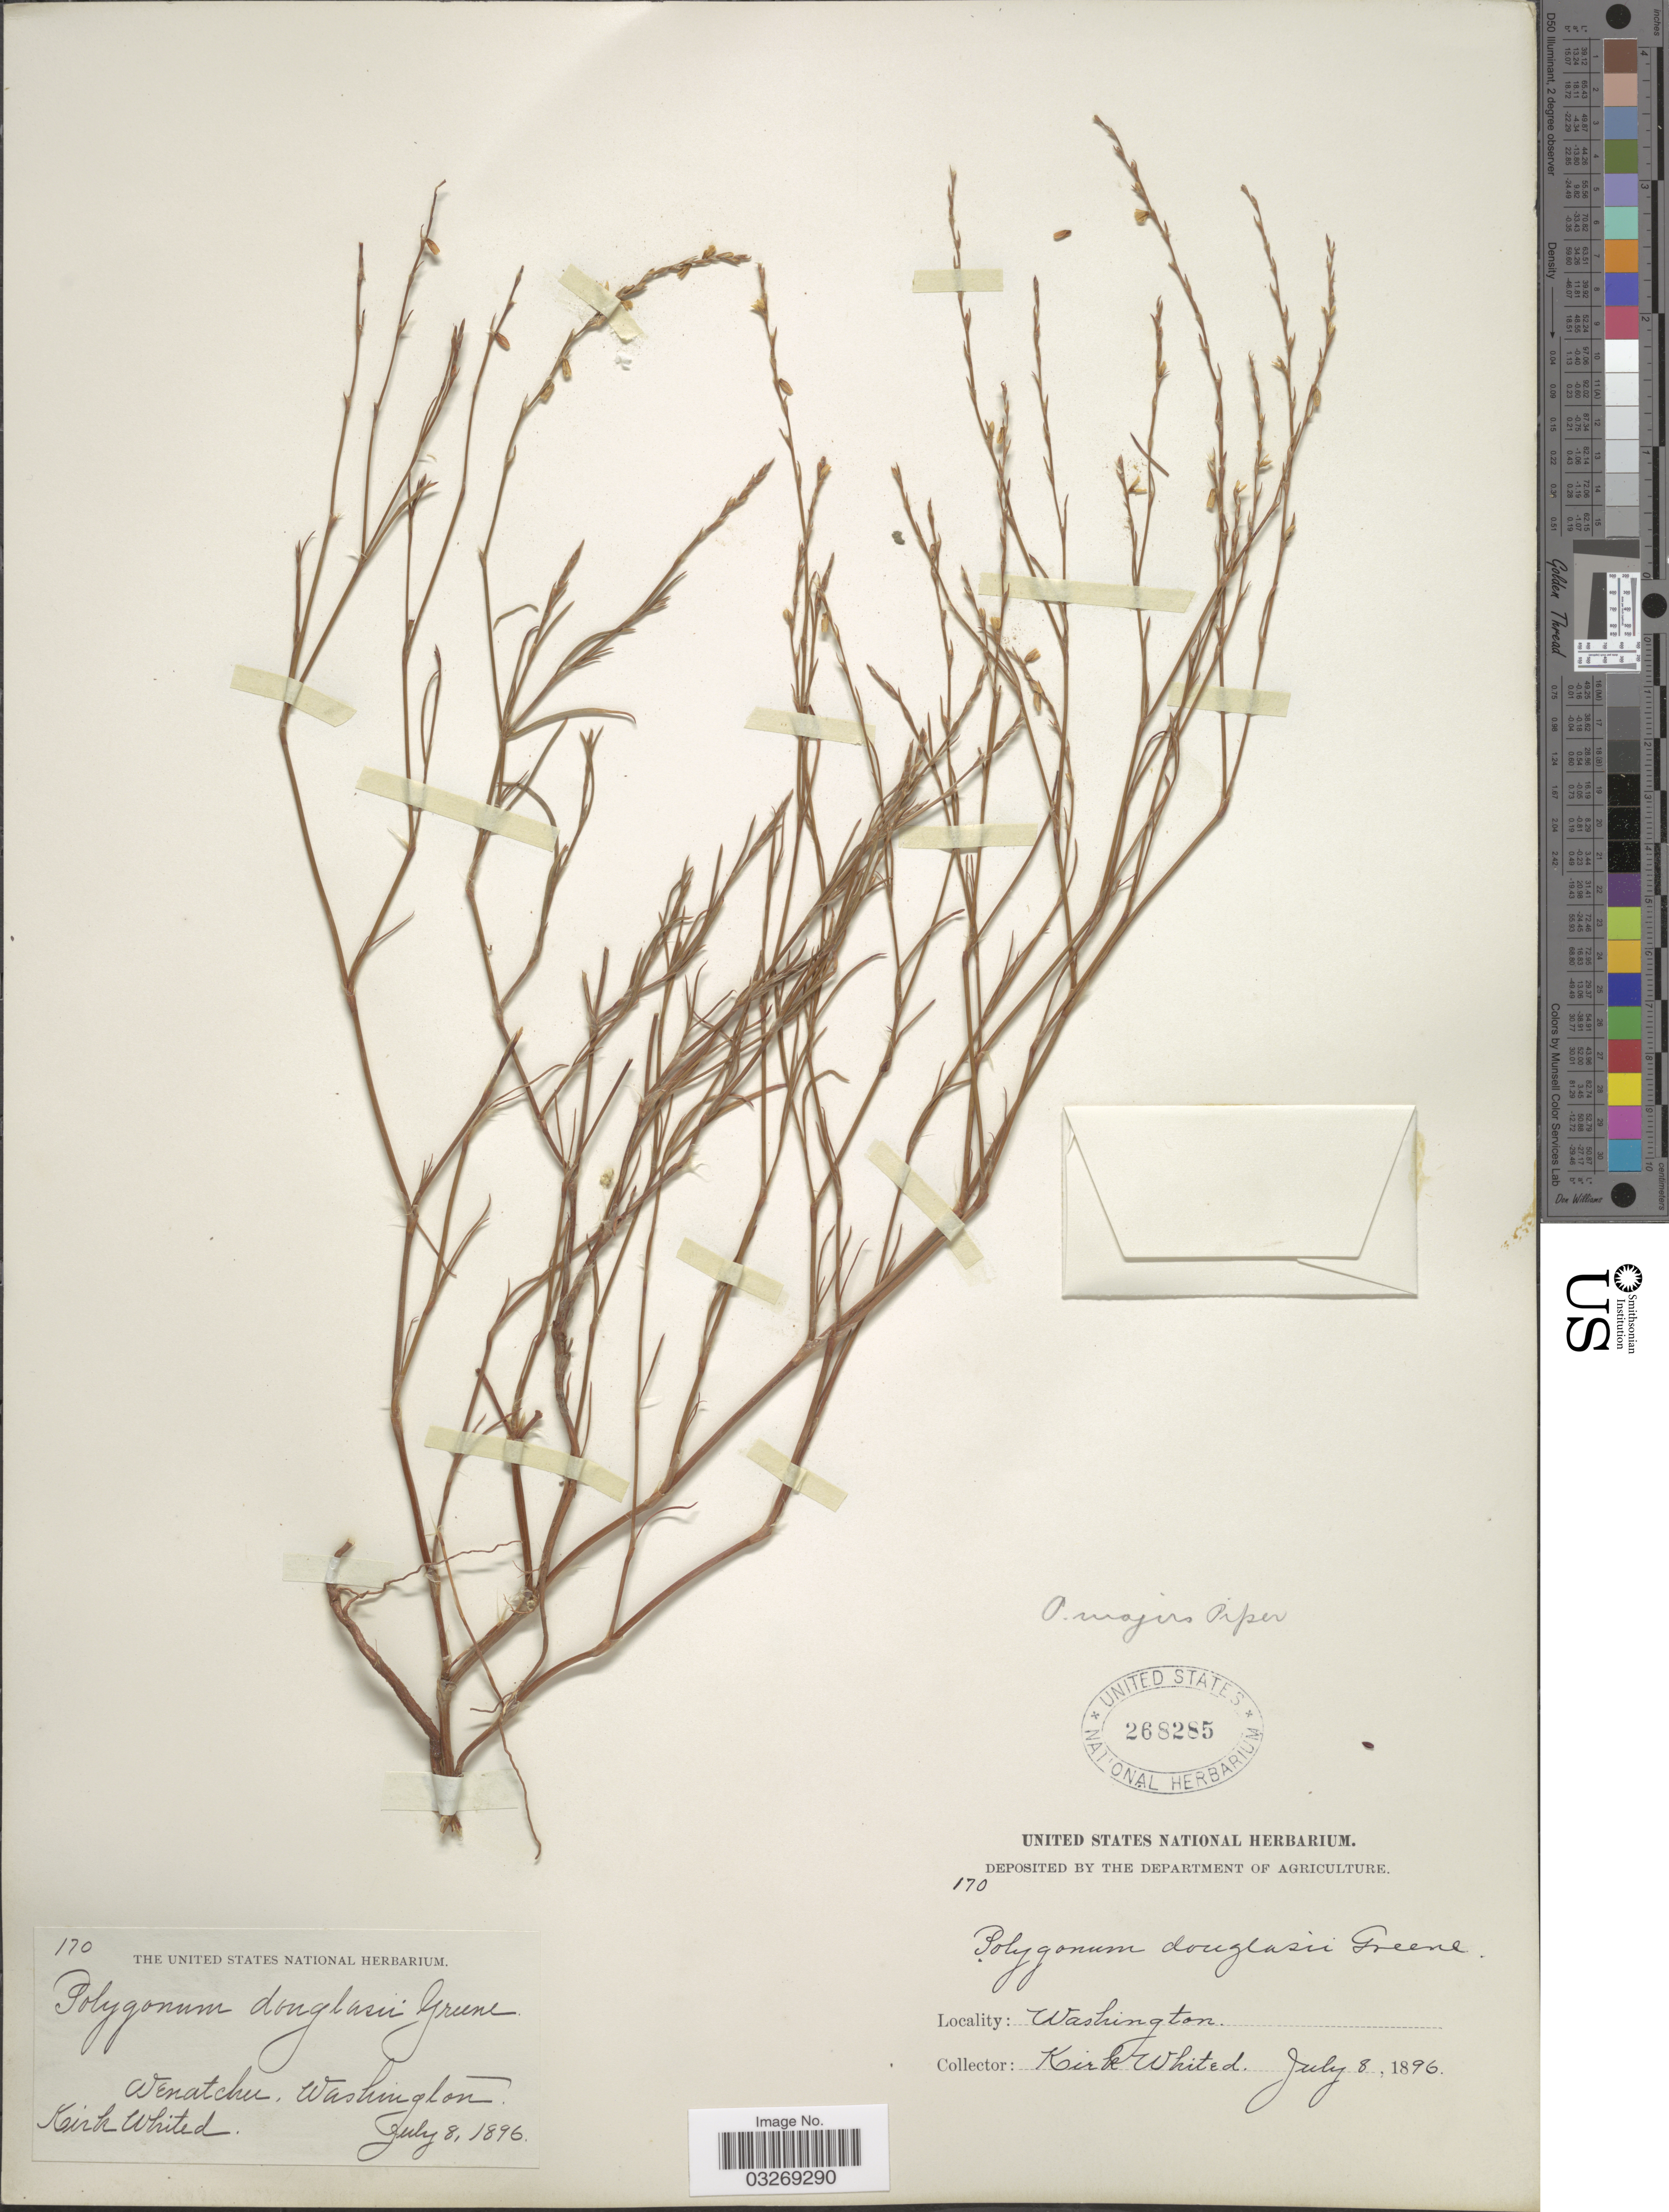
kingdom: Plantae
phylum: Tracheophyta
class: Magnoliopsida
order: Caryophyllales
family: Polygonaceae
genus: Polygonum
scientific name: Polygonum douglasii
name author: Greene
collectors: K. Whited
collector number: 170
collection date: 1896-07-08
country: United States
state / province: Washington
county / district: Chelan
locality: Wenatchee.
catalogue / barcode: US 268285